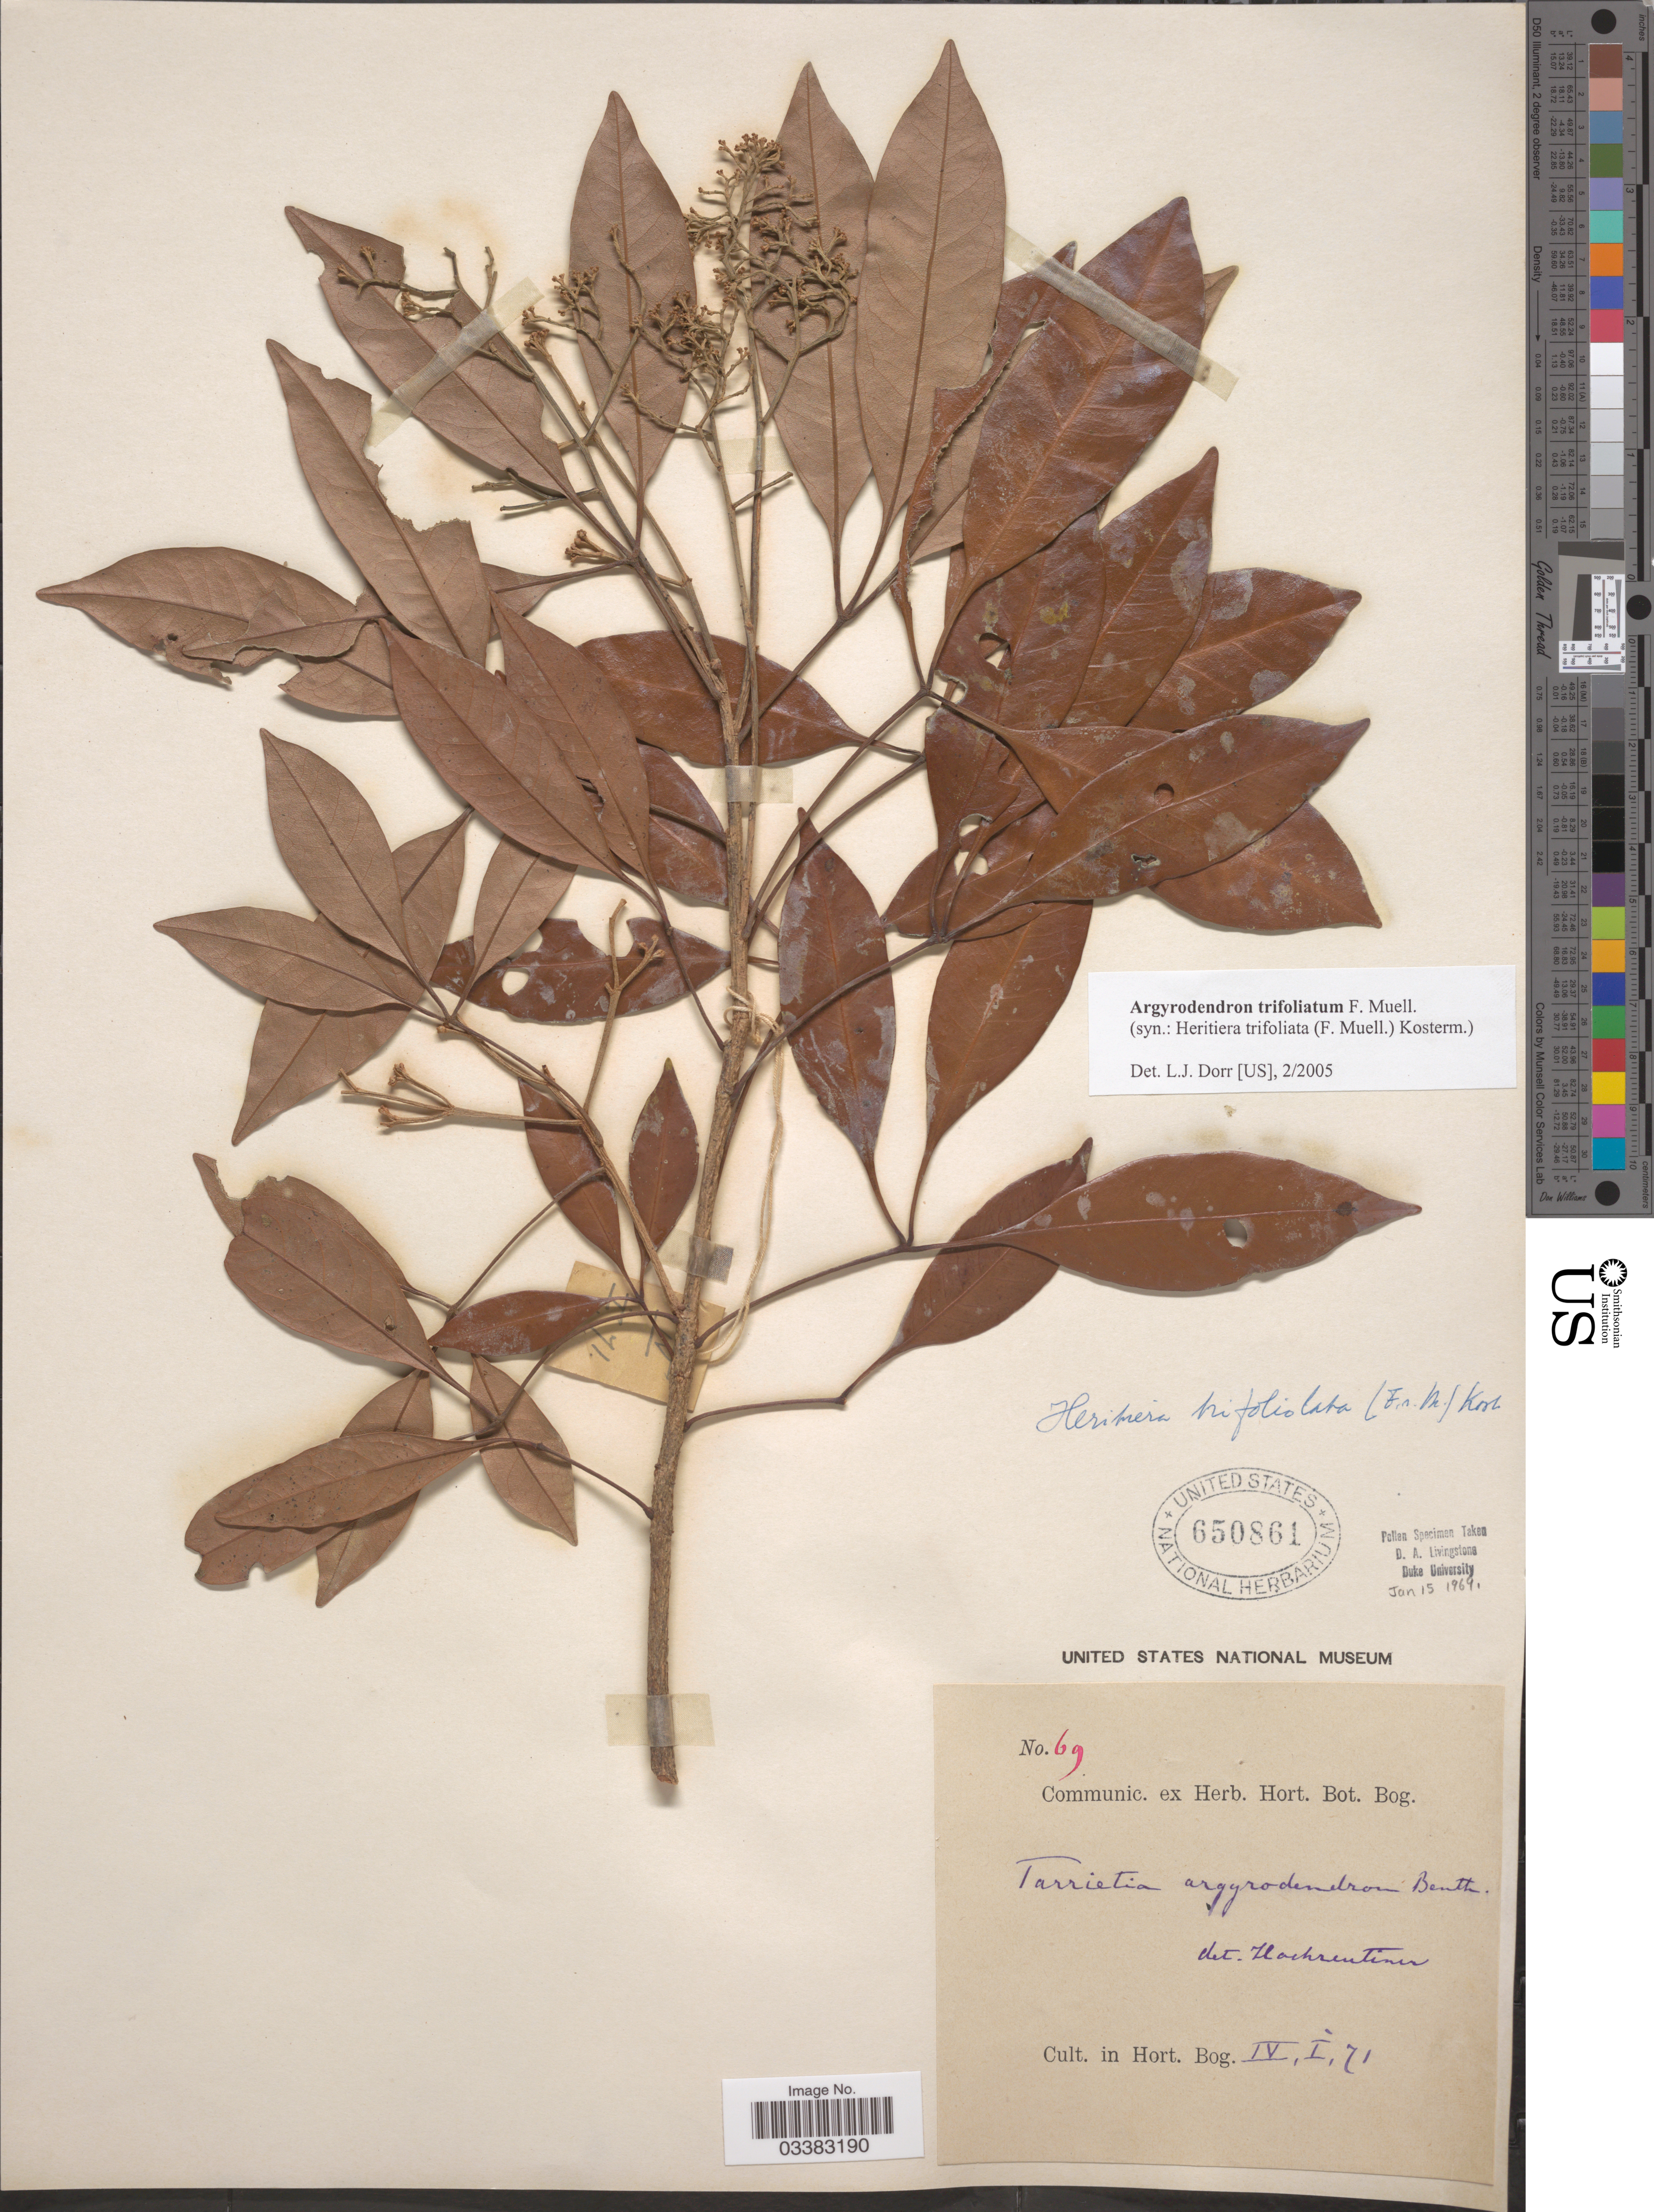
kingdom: Plantae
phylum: Tracheophyta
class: Magnoliopsida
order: Malvales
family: Malvaceae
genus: Argyrodendron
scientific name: Argyrodendron trifoliolatum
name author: F. Muell.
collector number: IV, I, 71/69?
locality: Cult. in Hort. Bog.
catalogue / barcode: US 650861